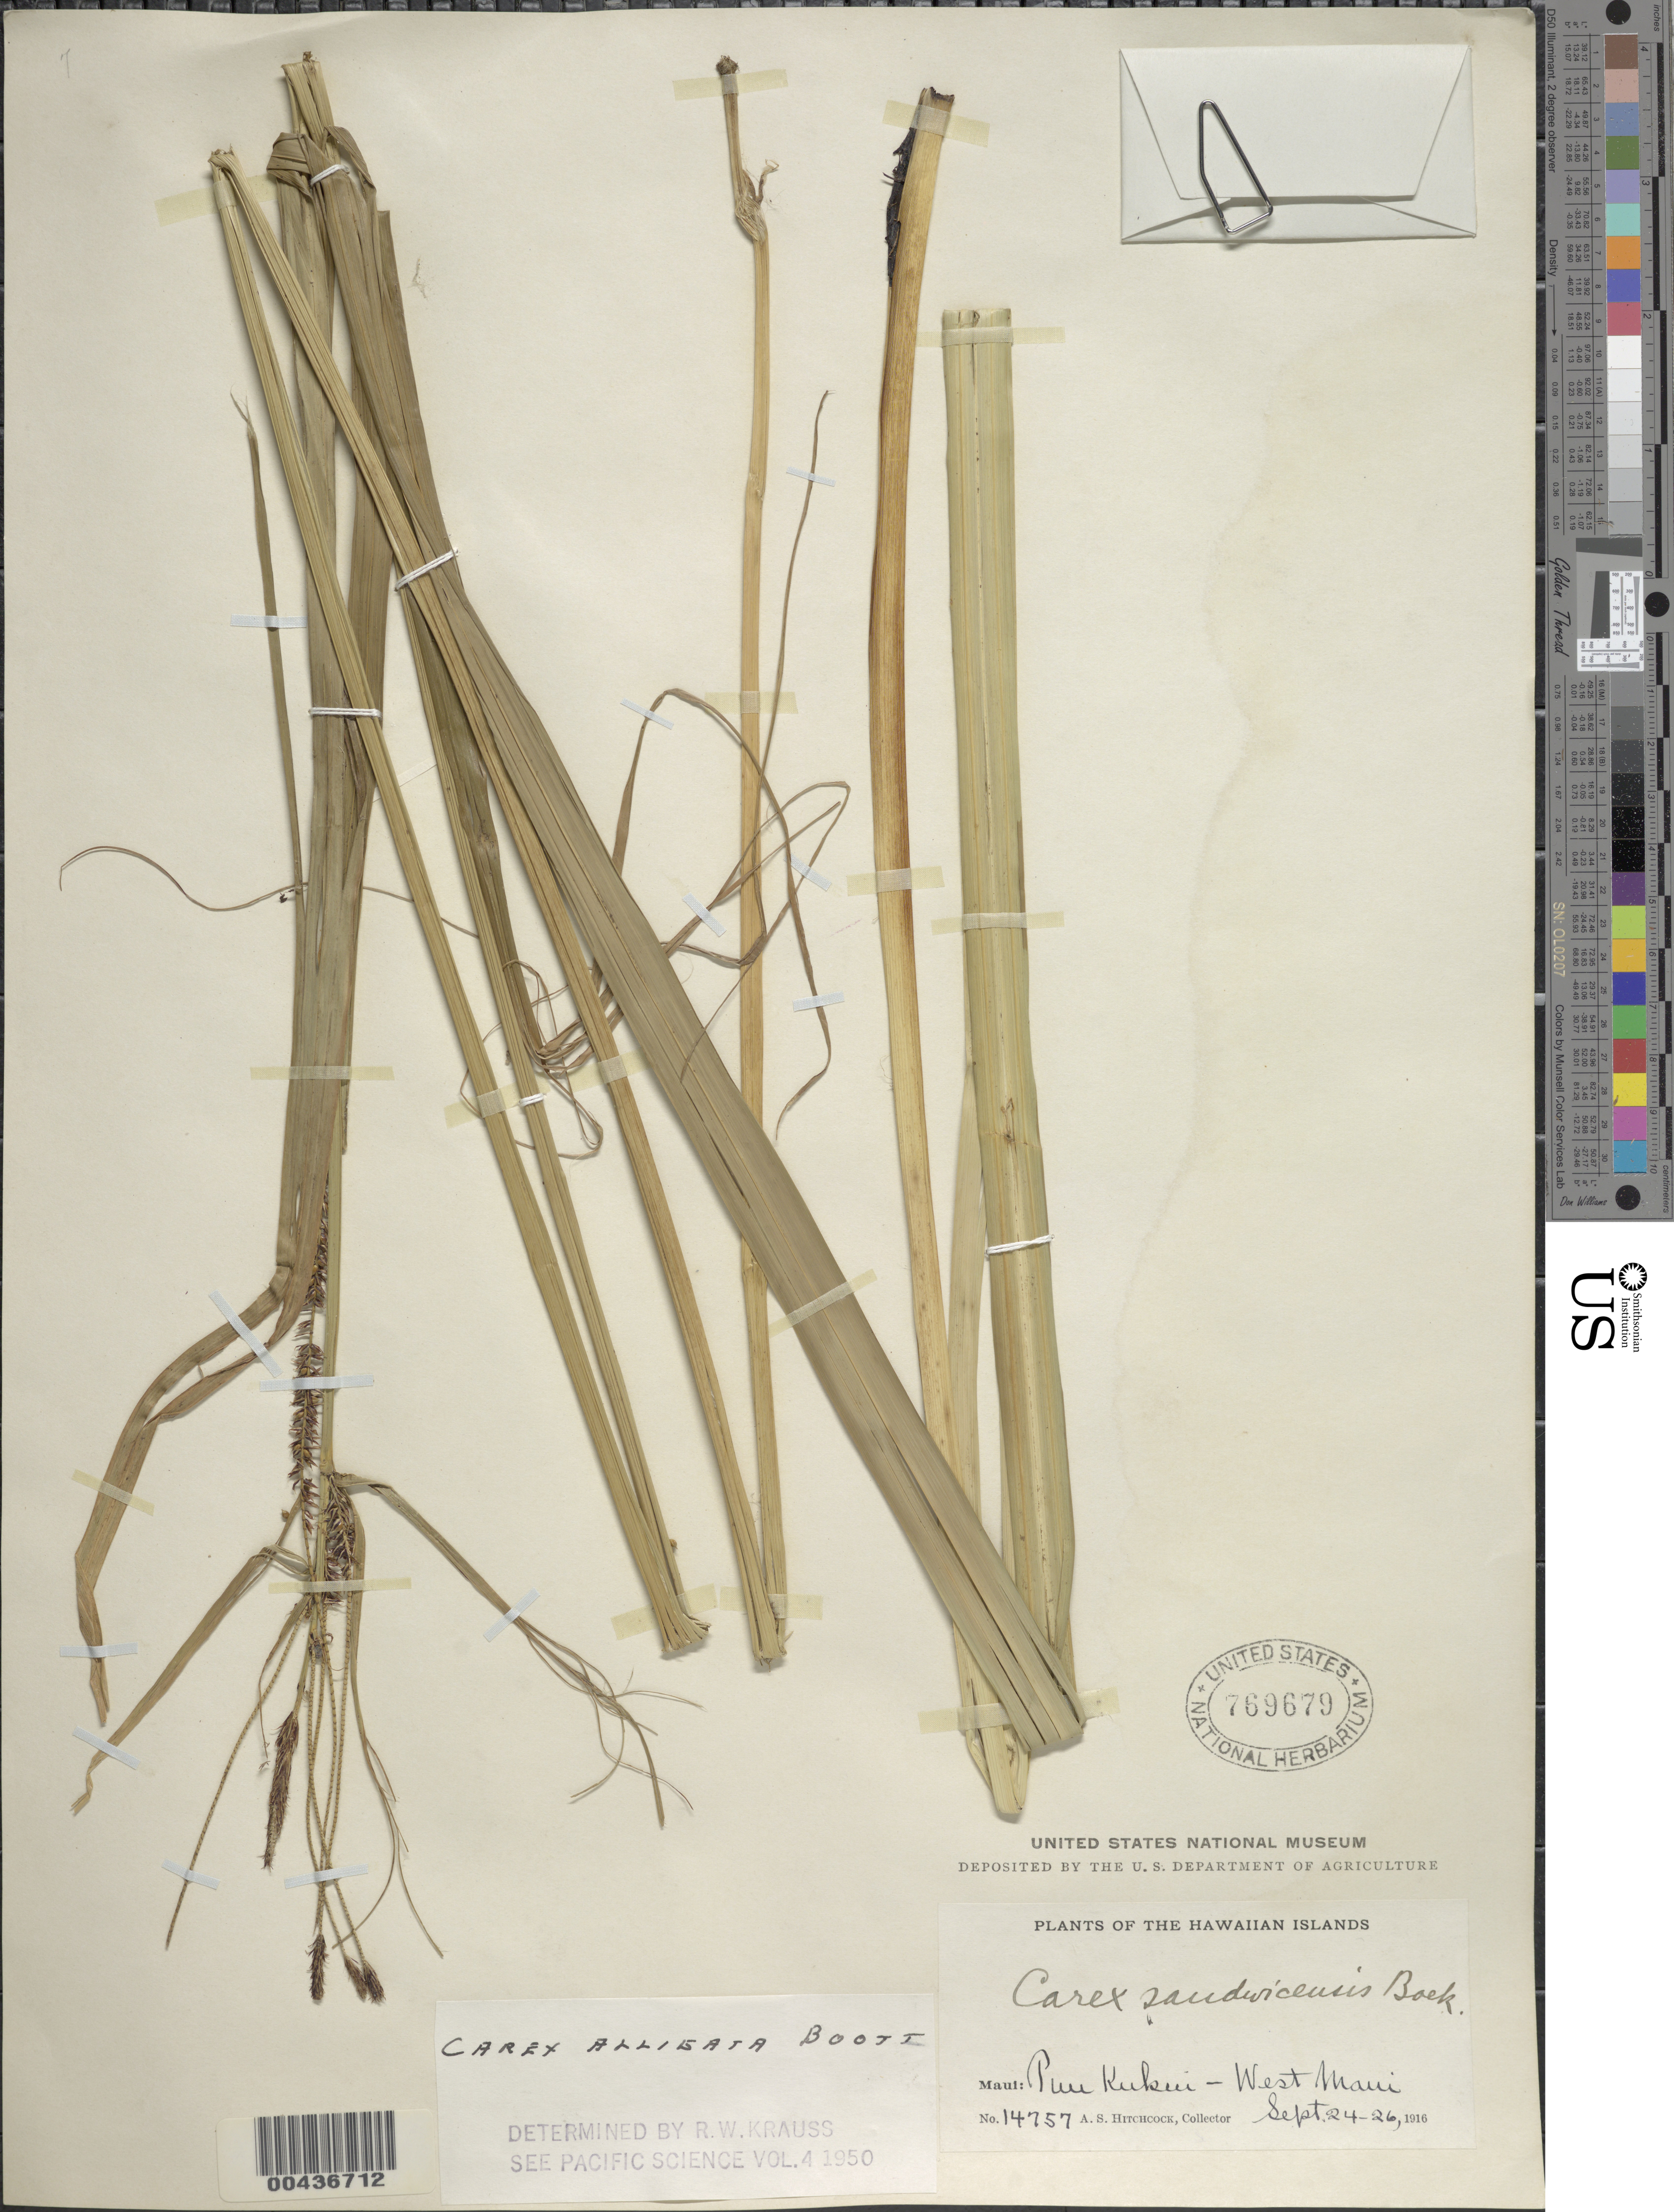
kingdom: Plantae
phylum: Tracheophyta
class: Liliopsida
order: Poales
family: Cyperaceae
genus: Carex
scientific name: Carex alligata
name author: Boott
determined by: Krauss, R. W.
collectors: A. S. Hitchcock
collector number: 14757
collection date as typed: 24 Sep 1916 to 26 Sep 1916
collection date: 1916-09-24/1916-09-26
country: United States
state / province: Hawaii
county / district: Maui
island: Maui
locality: Puu Kukui - W Maui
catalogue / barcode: US 769679